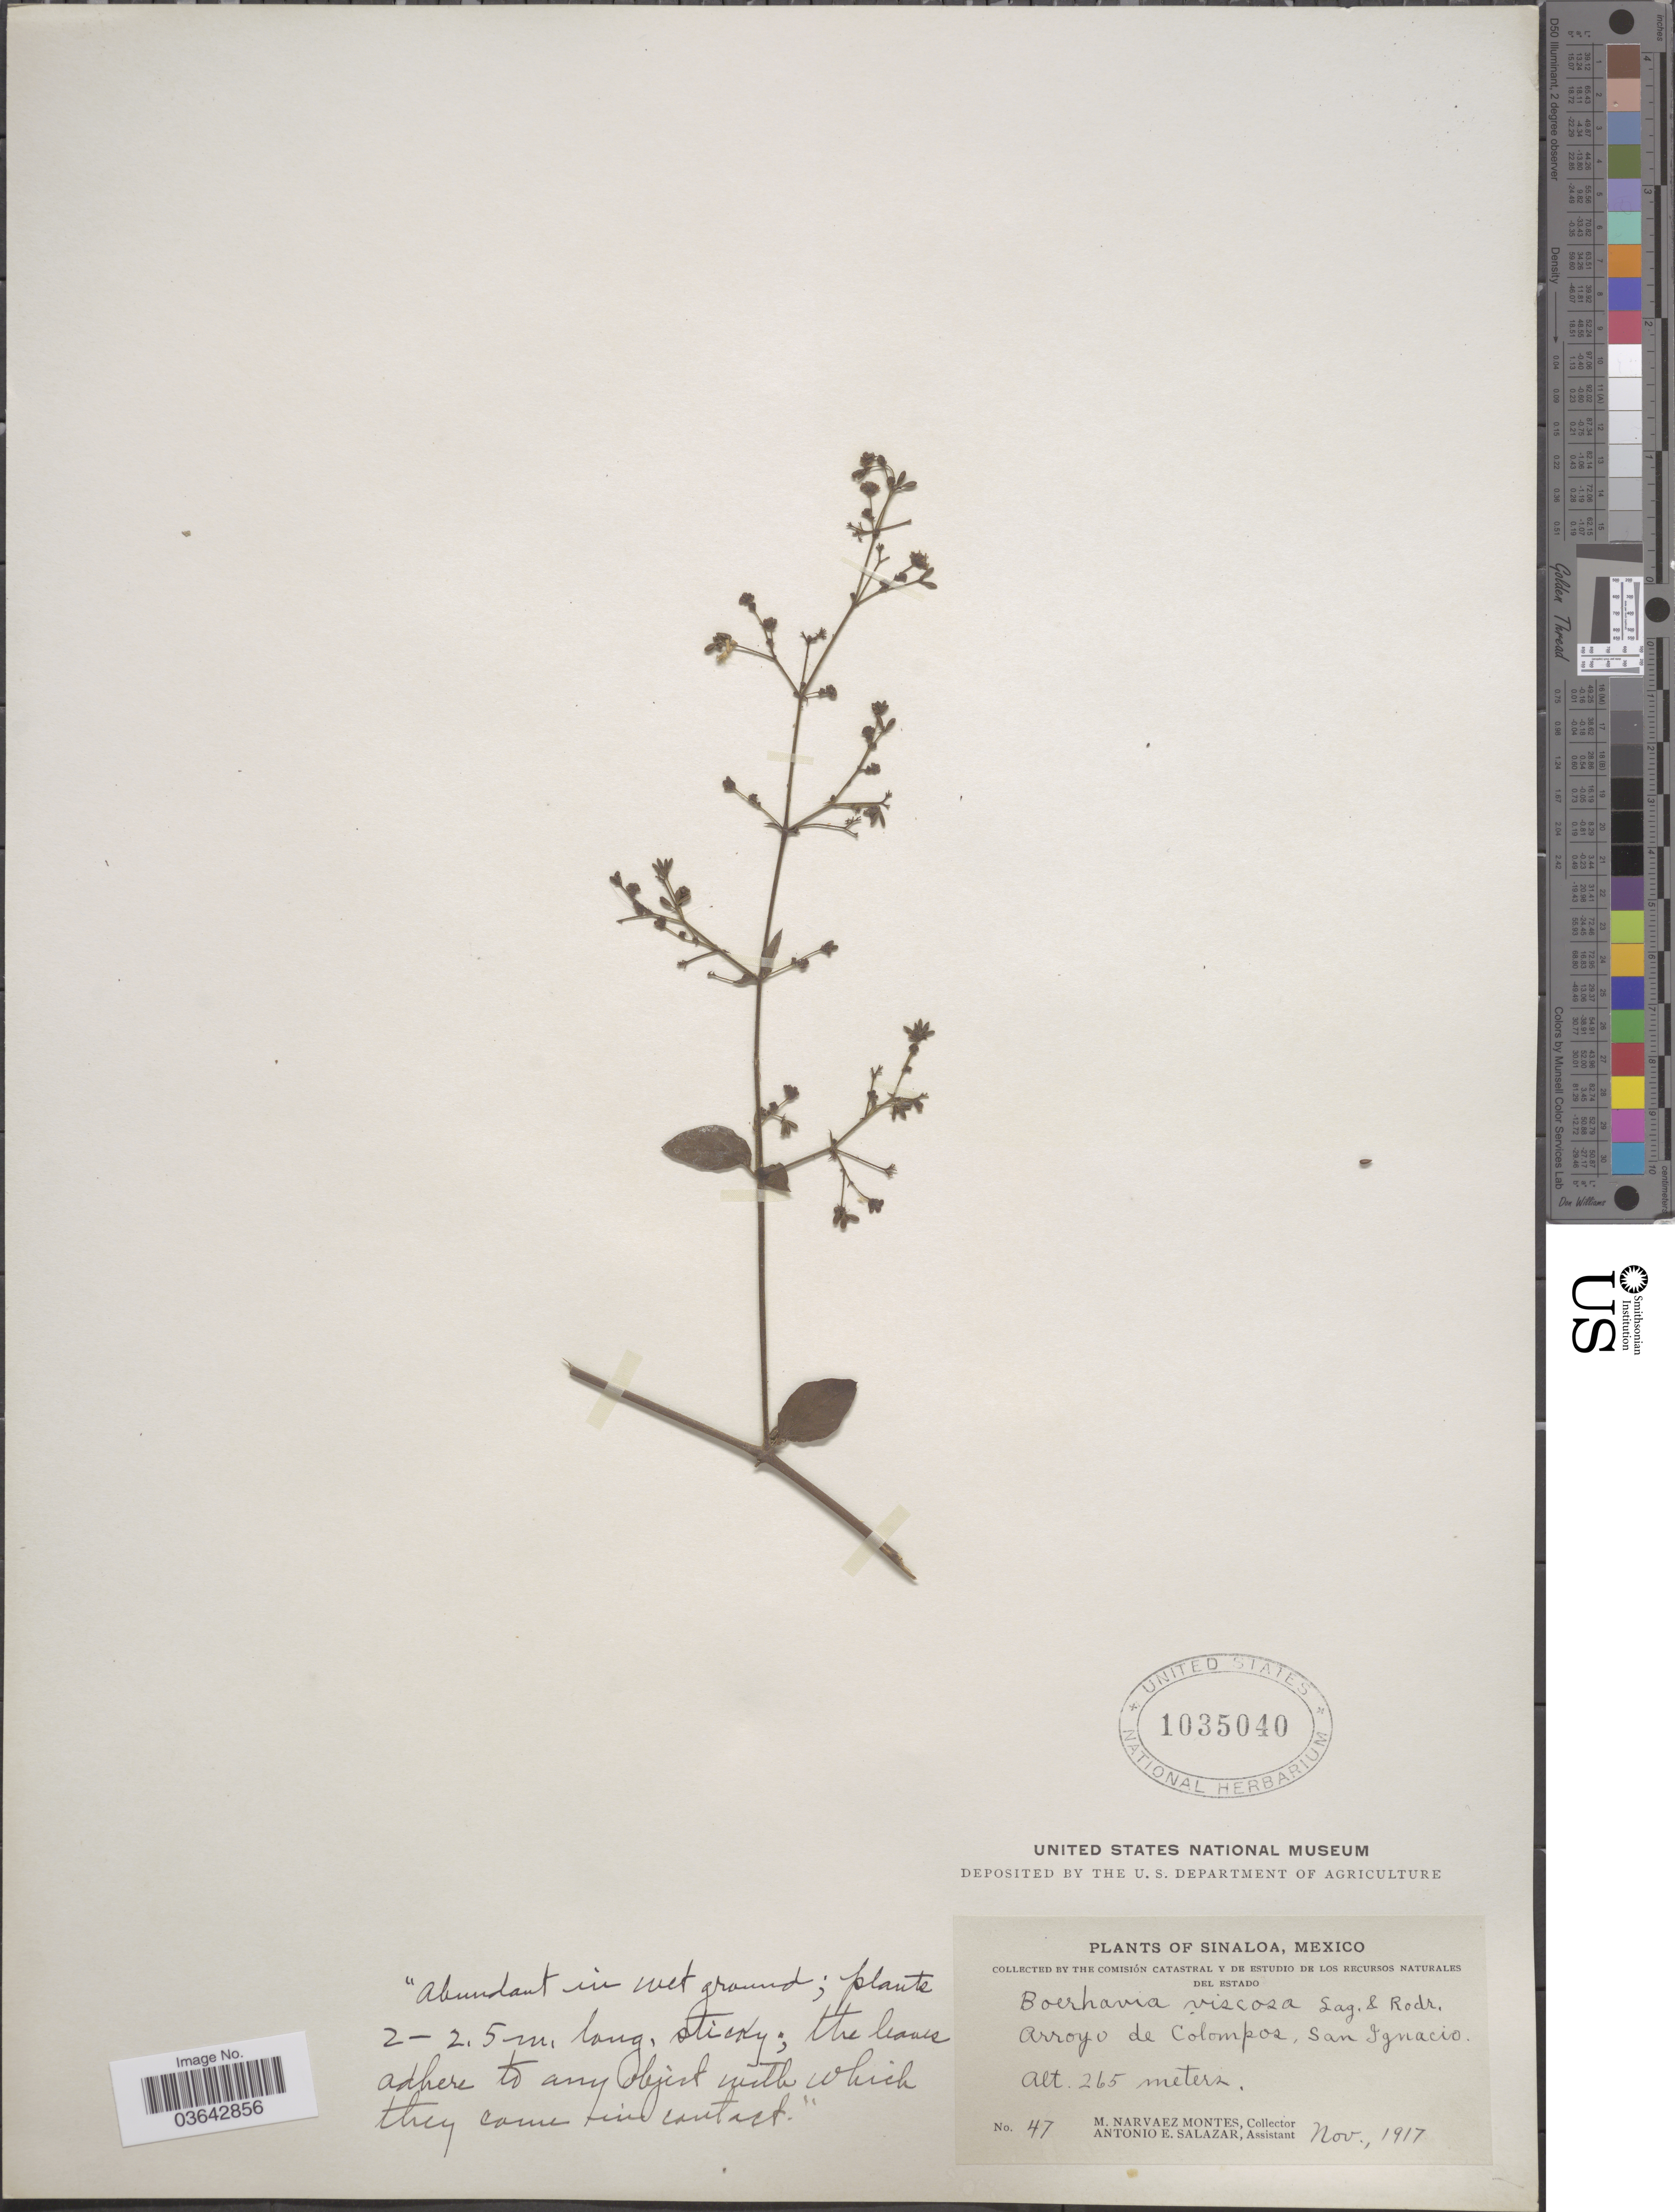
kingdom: Plantae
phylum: Tracheophyta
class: Magnoliopsida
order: Caryophyllales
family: Nyctaginaceae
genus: Boerhavia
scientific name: Boerhavia caribaea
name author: Jacq.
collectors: M. Navarez Montes & A. E. Salazar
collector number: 47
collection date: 1917-11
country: Mexico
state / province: Sinaloa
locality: Arroyo de Colompos, San Ignacio.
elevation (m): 265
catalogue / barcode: US 1035040